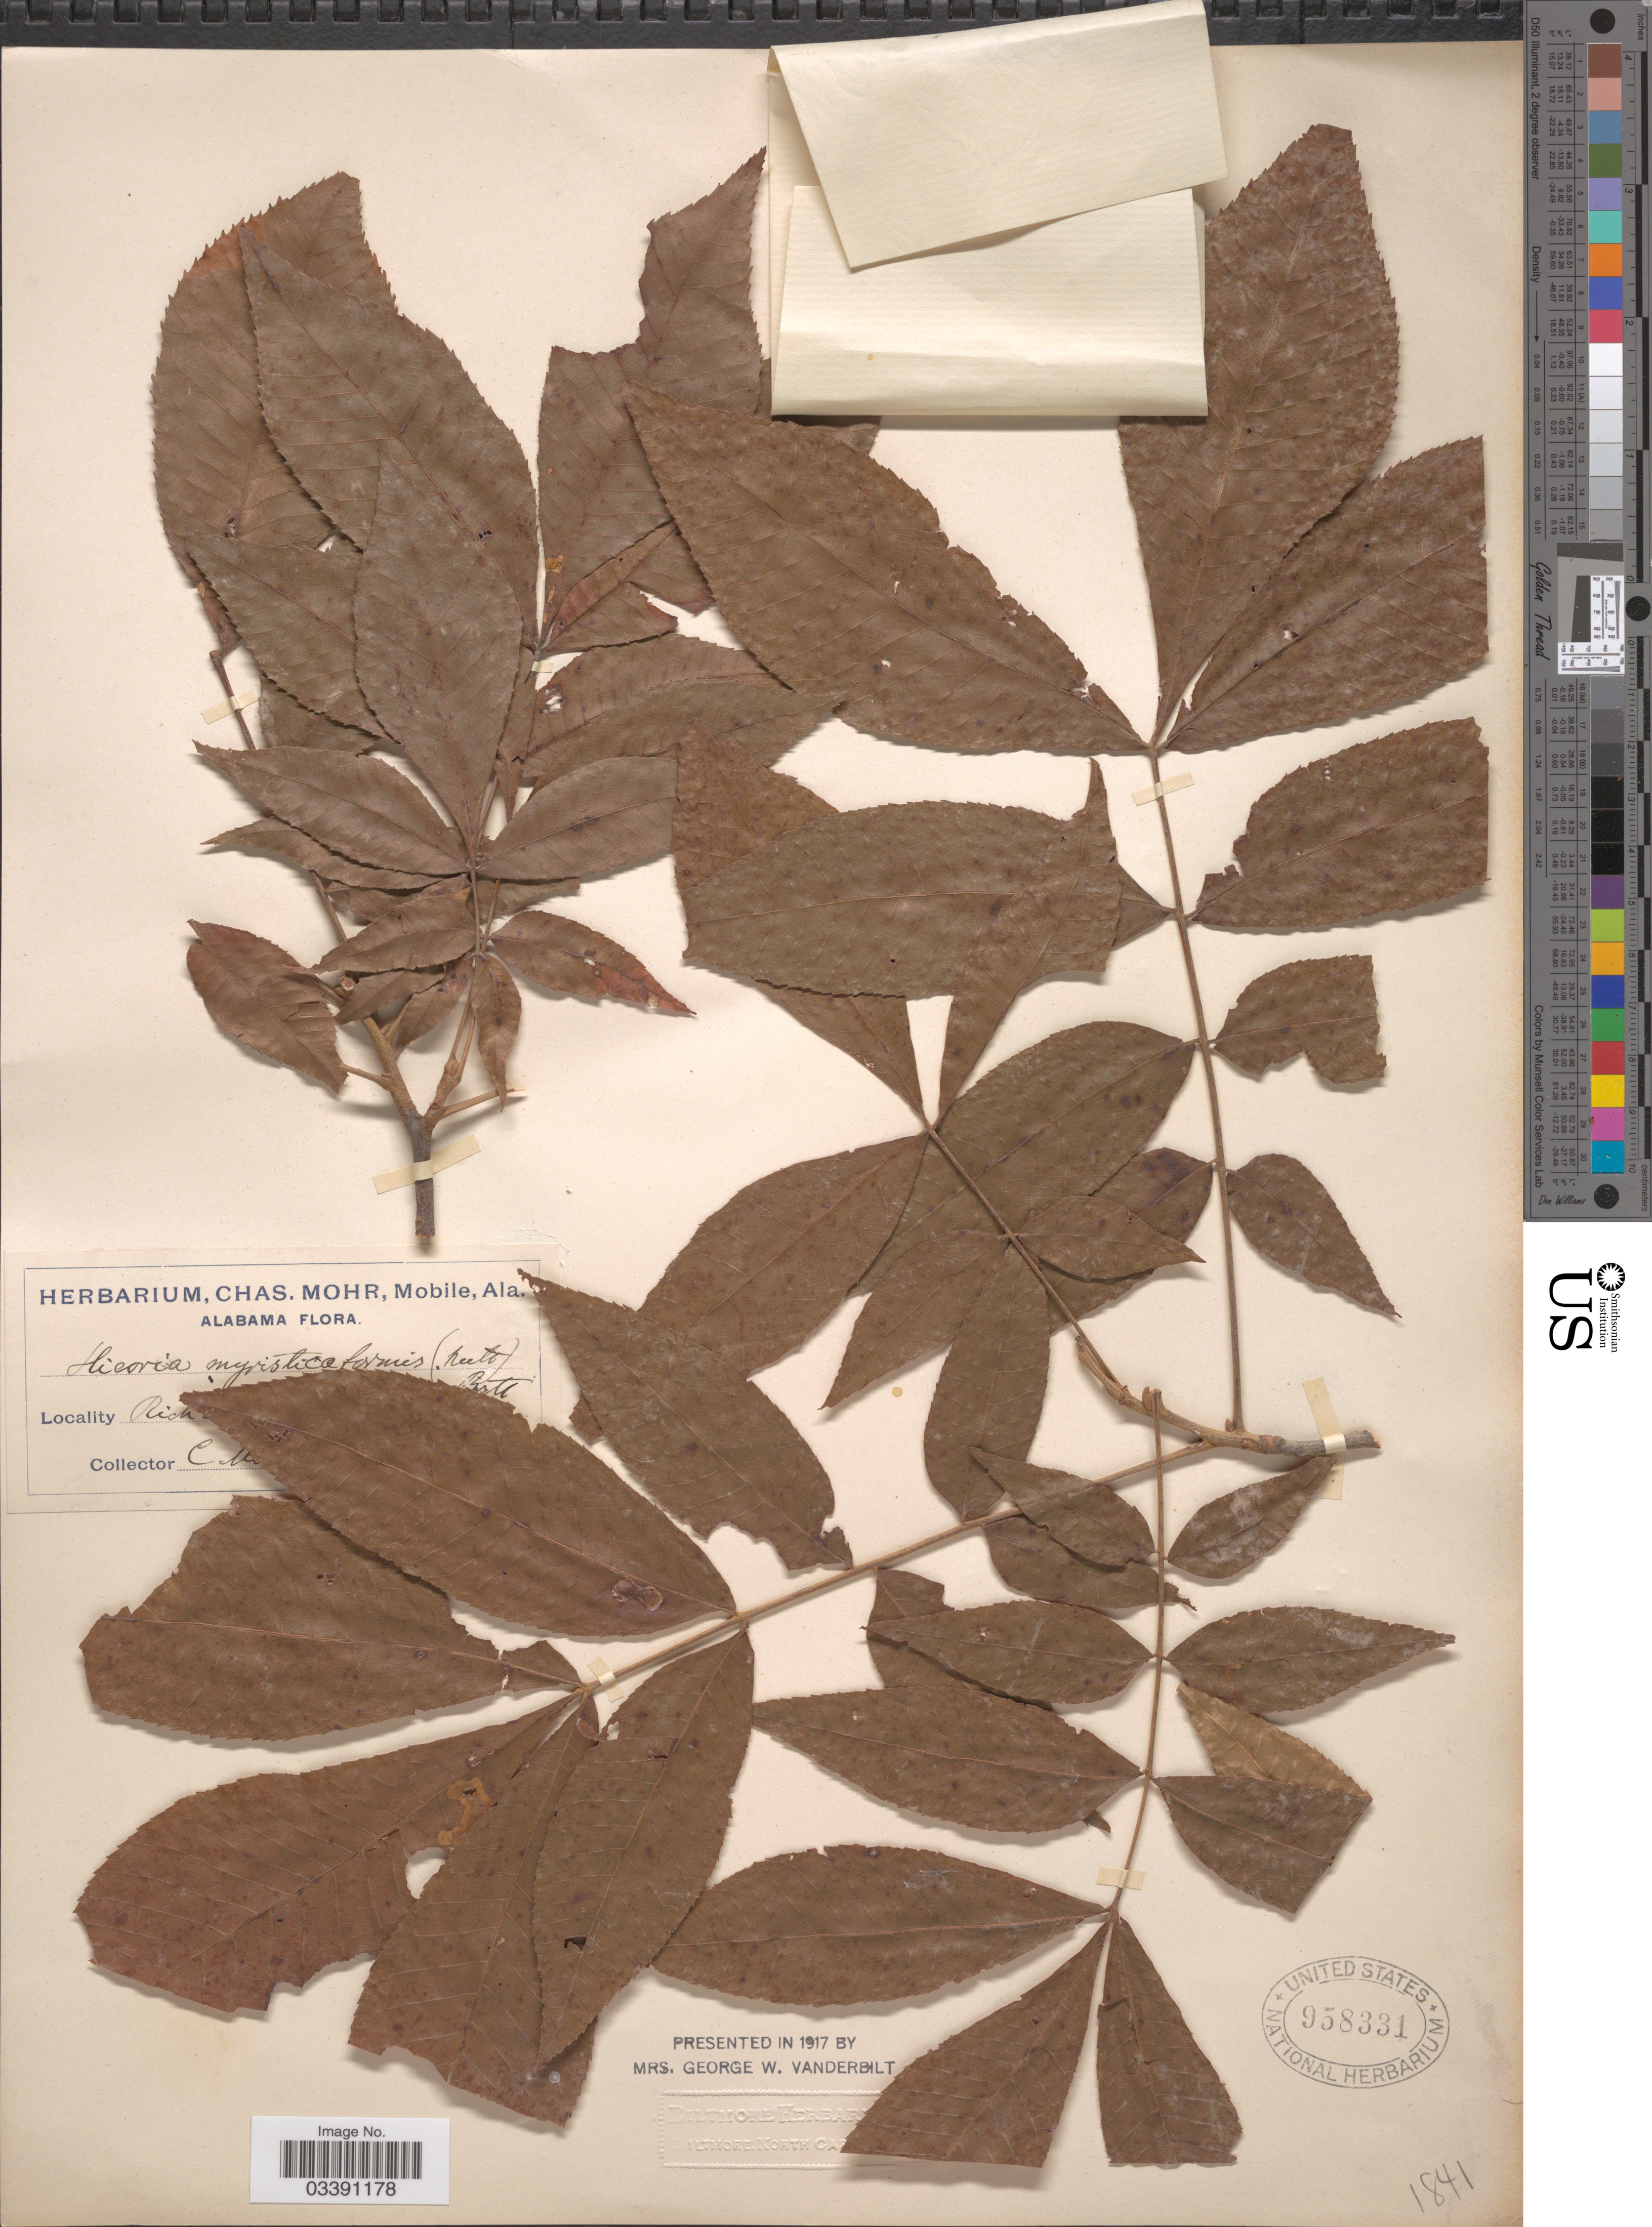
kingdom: Plantae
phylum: Tracheophyta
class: Magnoliopsida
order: Fagales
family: Juglandaceae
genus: Carya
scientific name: Carya cordiformis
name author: (Wangenh.) K. Koch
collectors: C. Mohr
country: United States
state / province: Alabama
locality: Rich [illegible text]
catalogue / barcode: US 958331